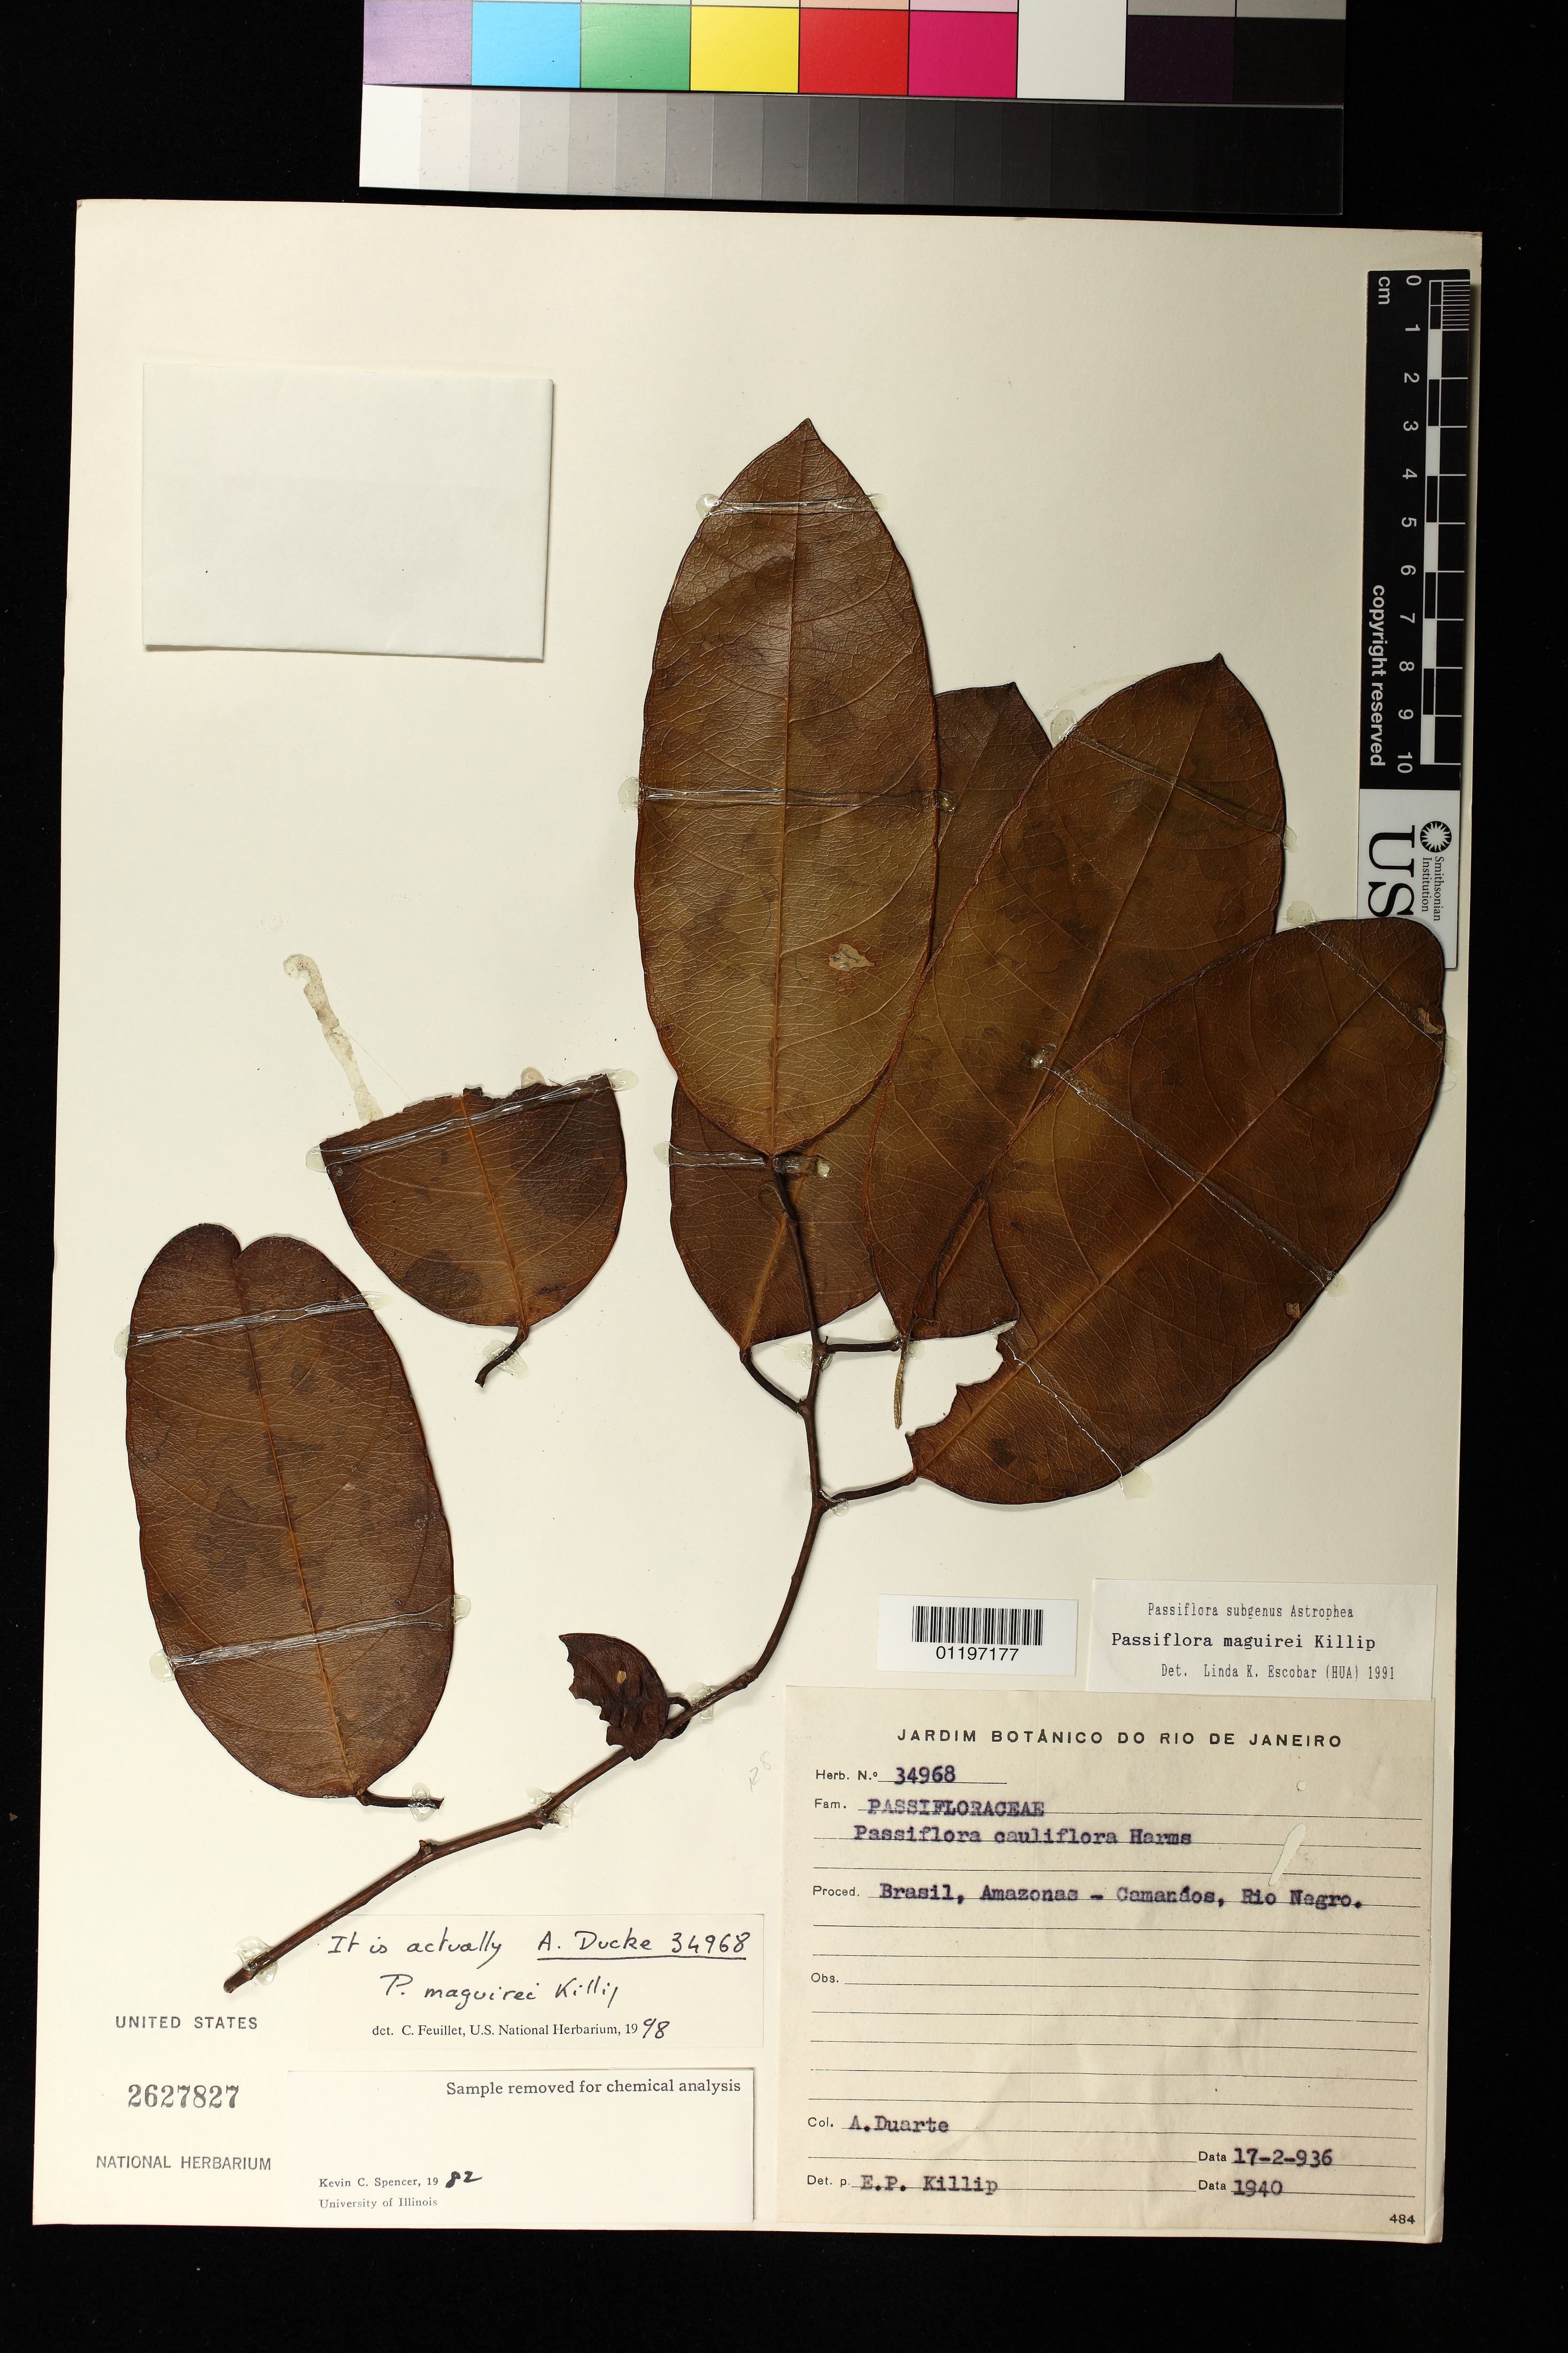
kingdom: Plantae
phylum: Tracheophyta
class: Magnoliopsida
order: Malpighiales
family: Passifloraceae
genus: Passiflora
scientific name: Passiflora maguirei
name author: Killip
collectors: A. P. Duarte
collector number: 34968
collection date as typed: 17 Feb 1936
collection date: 1936-02-17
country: Brazil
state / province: Amazonas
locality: Brasil, Amazonas - Camanaos, Rio Negro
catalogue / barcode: US 2627827